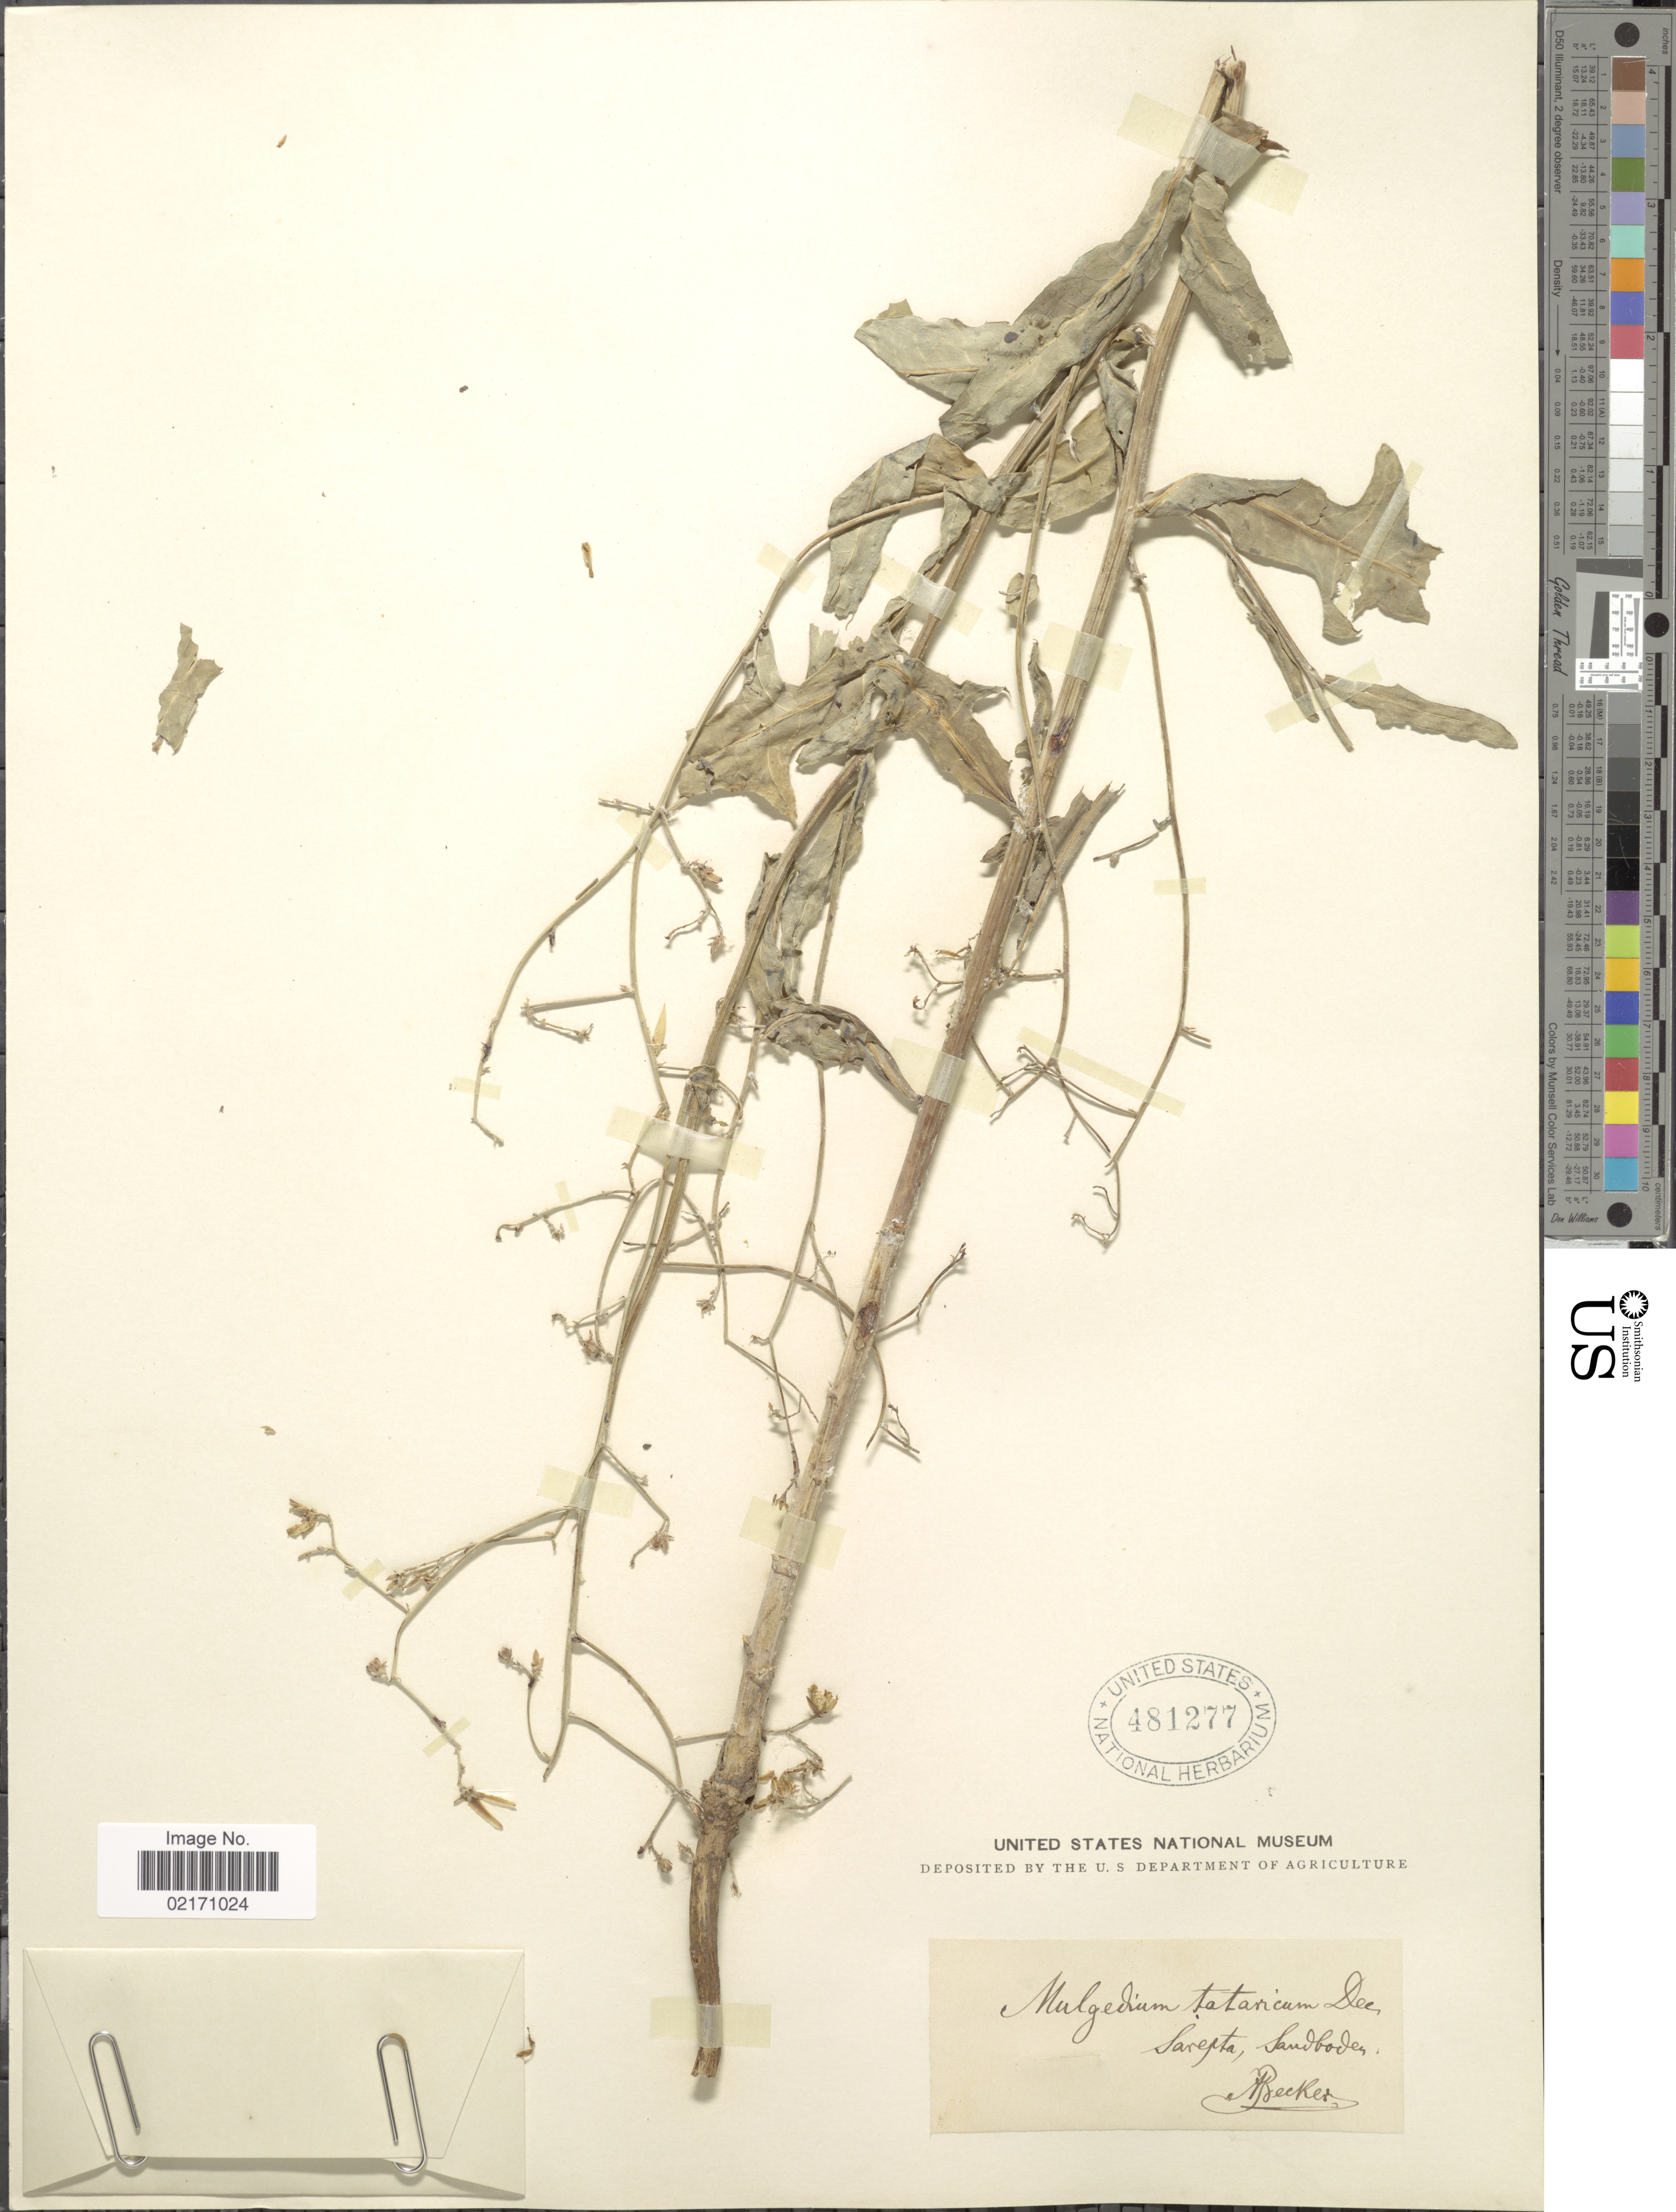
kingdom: Plantae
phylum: Tracheophyta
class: Magnoliopsida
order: Asterales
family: Asteraceae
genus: Lactuca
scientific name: Lactuca tatarica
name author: (L.) C.A. Mey.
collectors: A. Becker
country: Russian Federation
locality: Sarepta, Sandboden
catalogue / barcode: US 481277